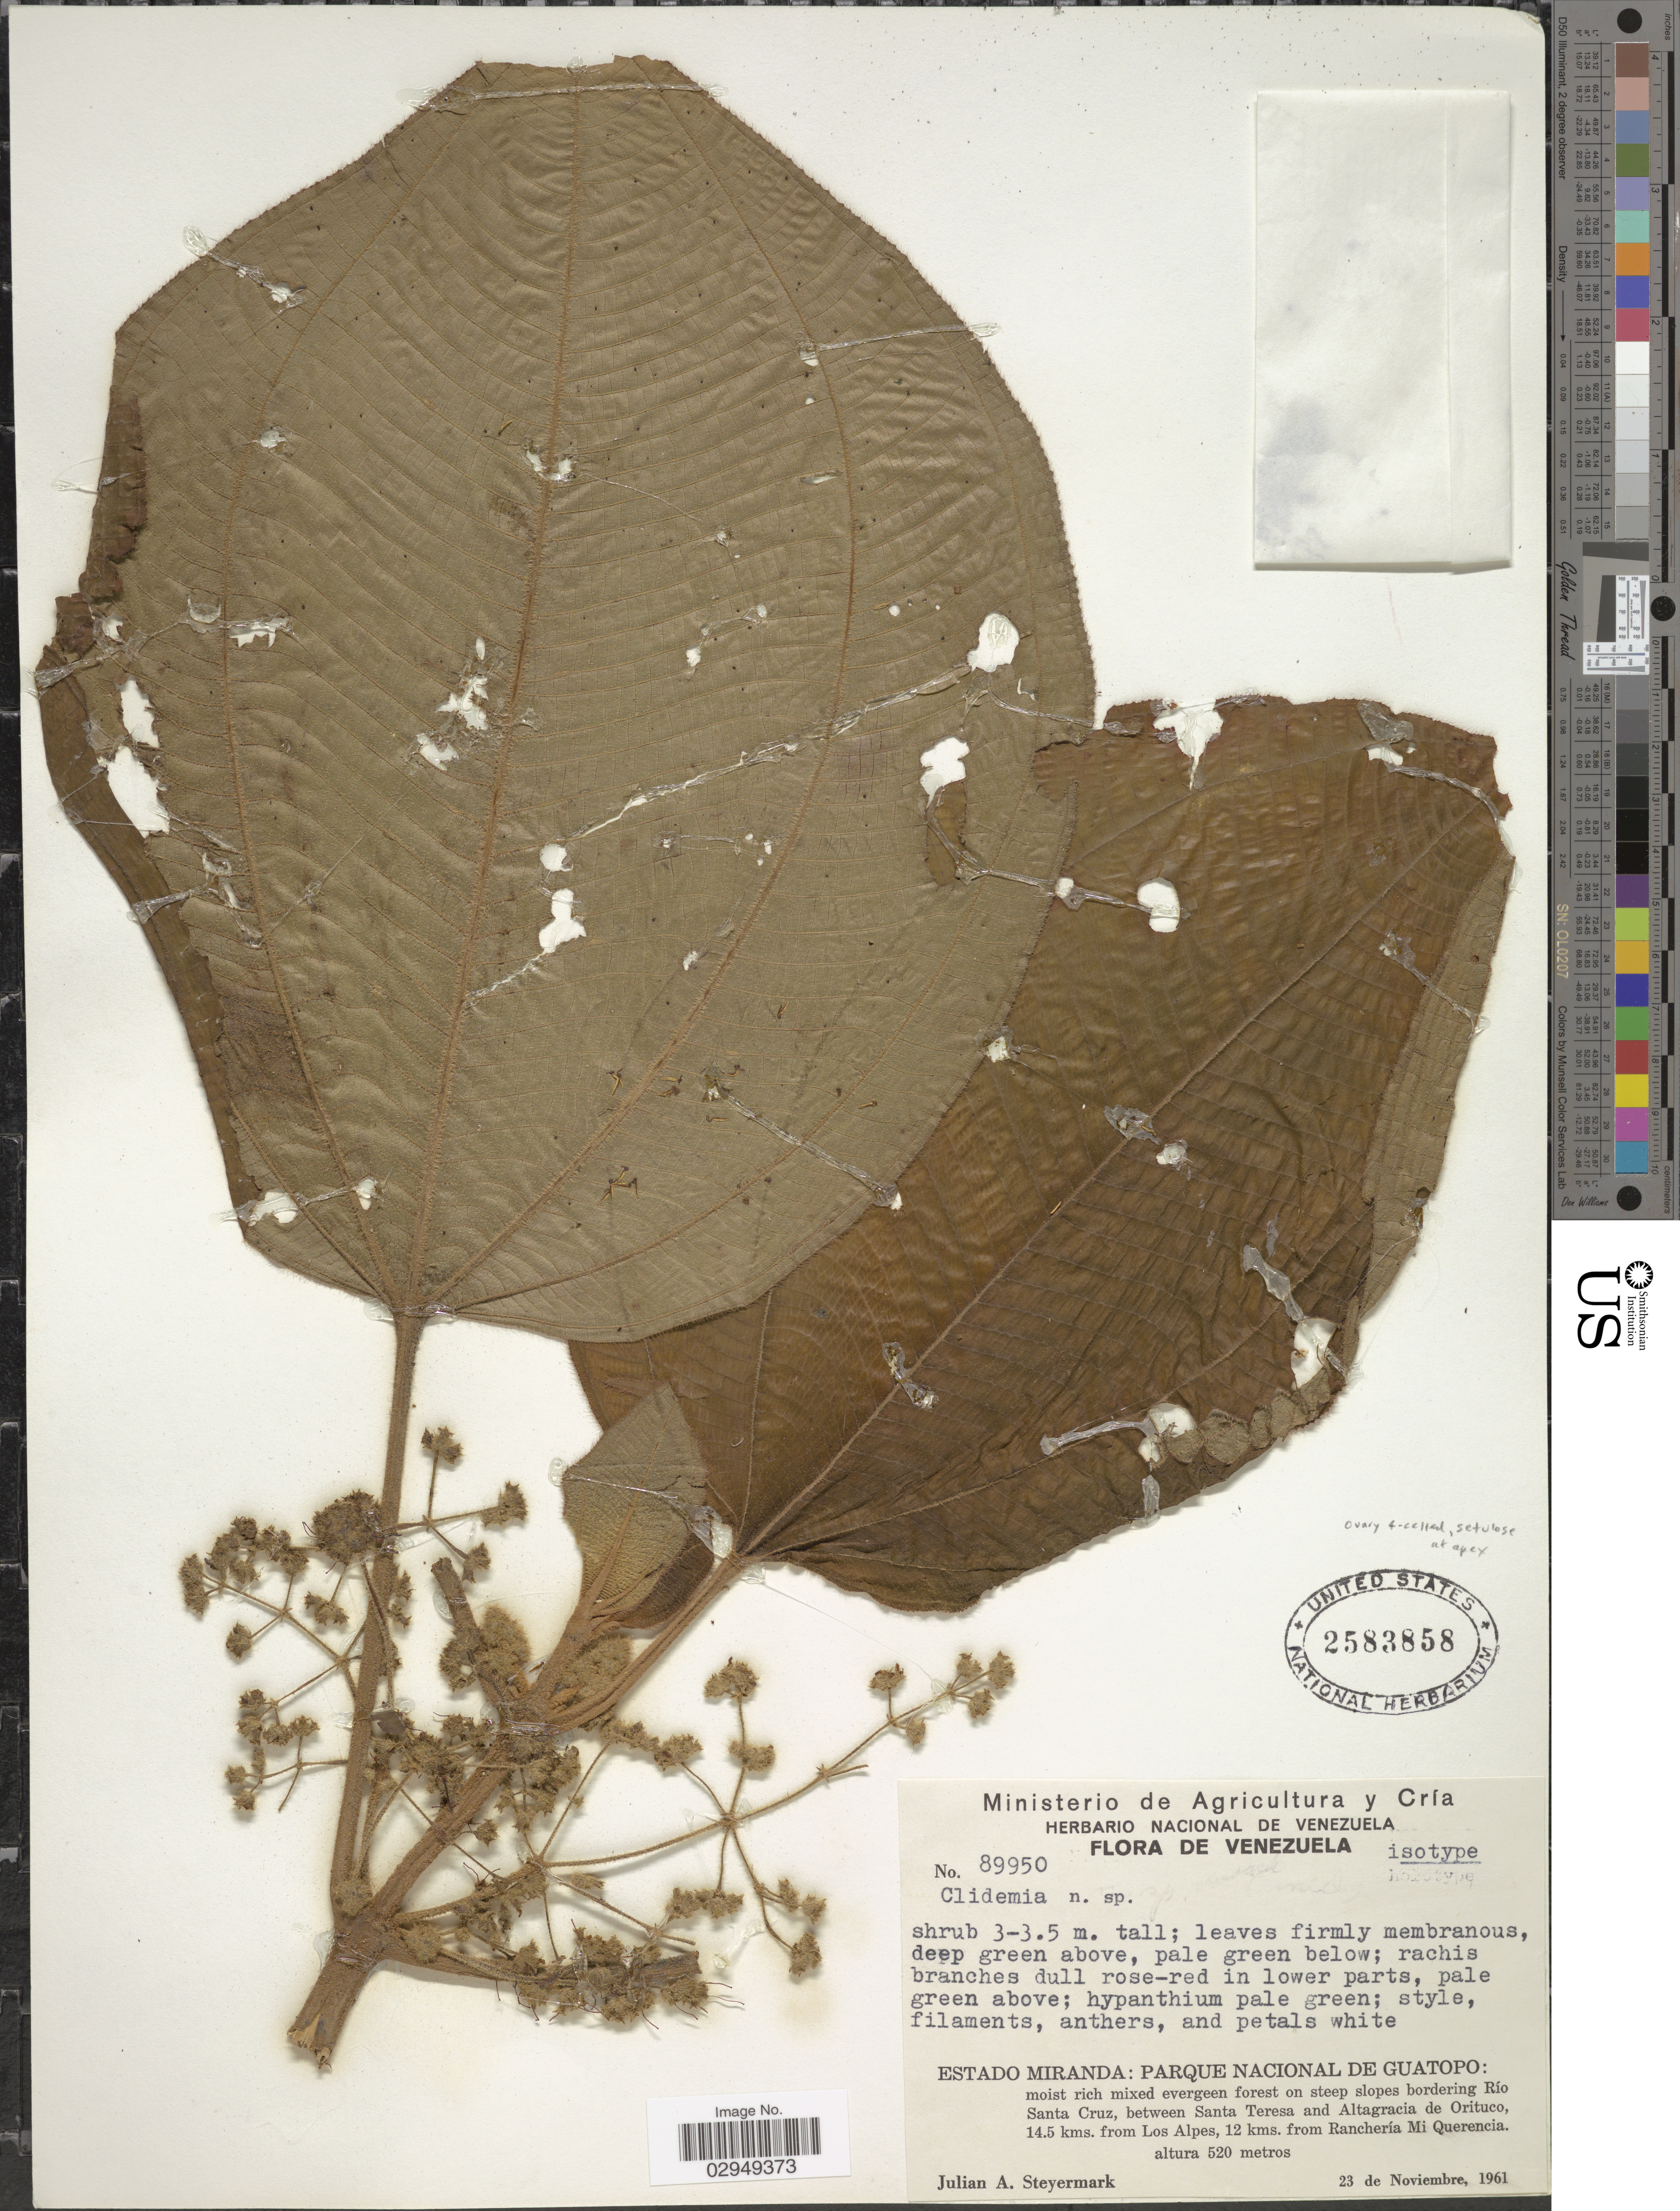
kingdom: Plantae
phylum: Tracheophyta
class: Magnoliopsida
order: Myrtales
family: Melastomataceae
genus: Clidemia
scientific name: Clidemia grandifolia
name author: Cogn.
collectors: J. Steyermark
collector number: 89950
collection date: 1961-11-23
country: Venezuela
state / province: Miranda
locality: Estado Miranda: Parque Nacional de Guatopo: moist rich mixed evergreen forest on steep slopes bordering Río Santa Cruz, between Santa Teresa and Altagrqacia de Orituco, 14.5 kms. from Los Alpes, 12 kms. from Ranchería, Mi Querencia.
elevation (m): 520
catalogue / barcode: US 2583858